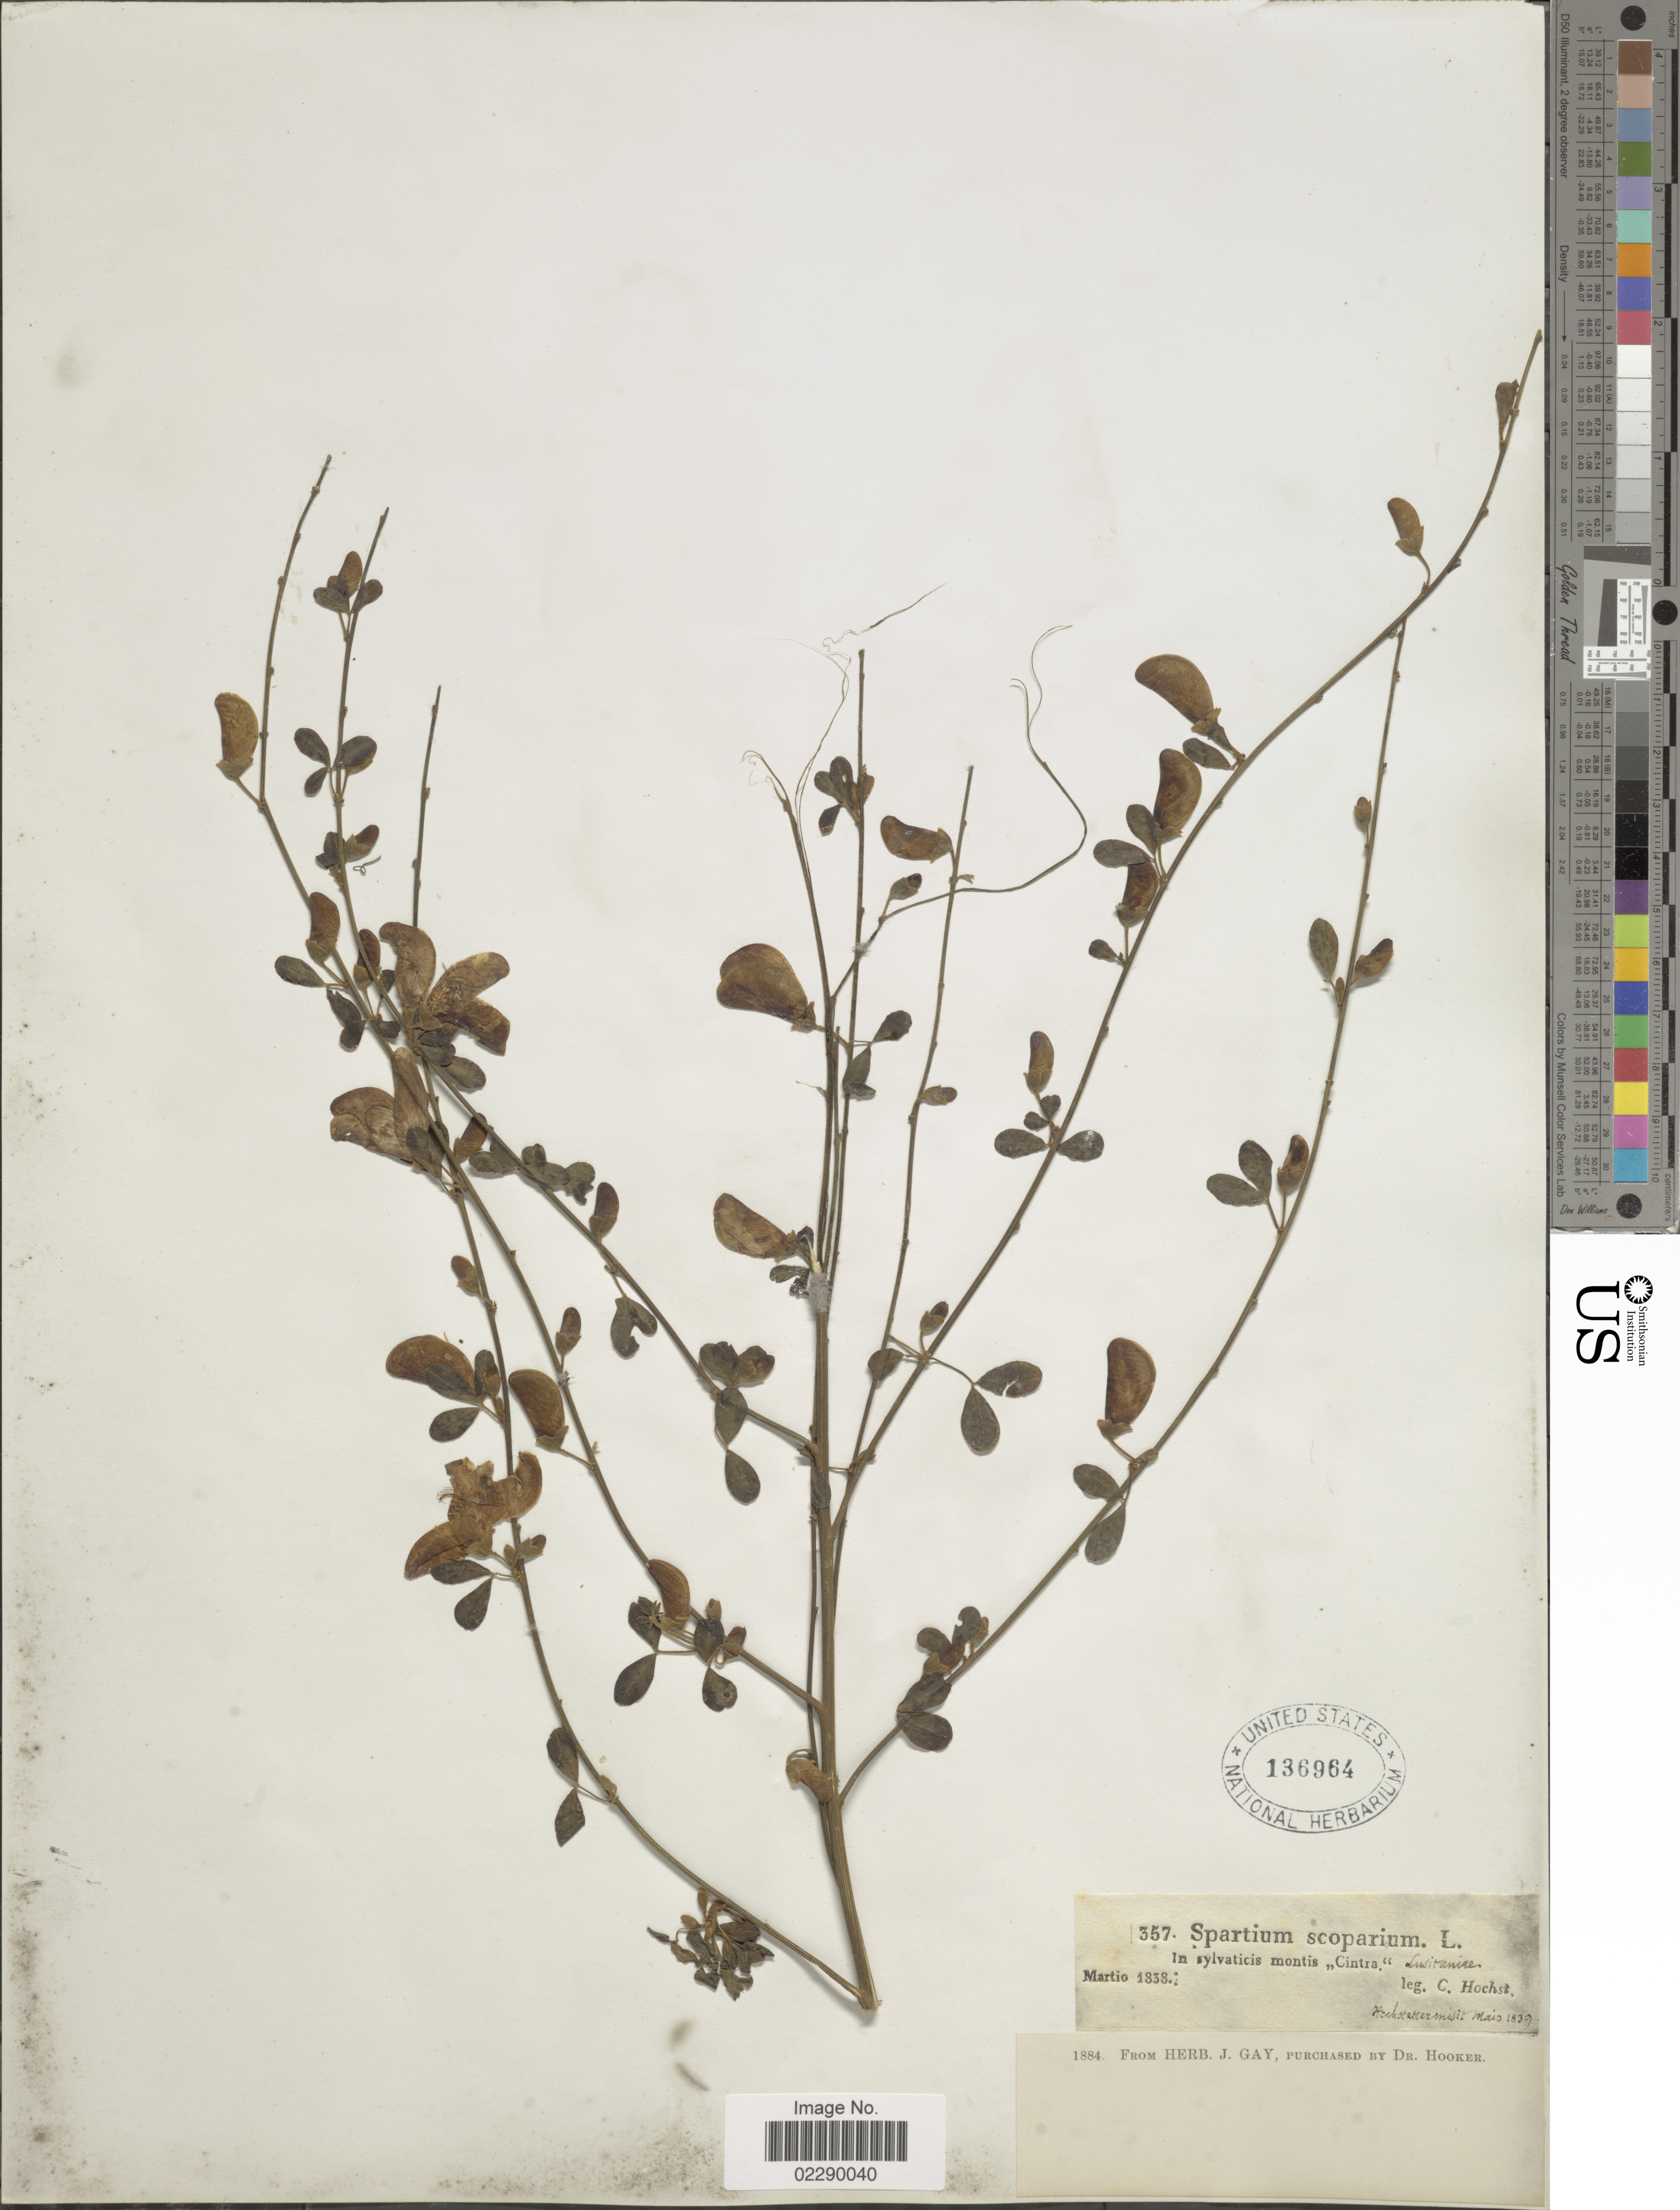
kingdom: Plantae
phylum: Tracheophyta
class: Magnoliopsida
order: Fabales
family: Fabaceae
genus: Spartium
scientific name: Spartium scoparium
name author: L.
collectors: C. Hochstetter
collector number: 357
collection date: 1838-03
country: Portugal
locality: In sylvaticis montis Cintra. Lusitaniae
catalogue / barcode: US 136964